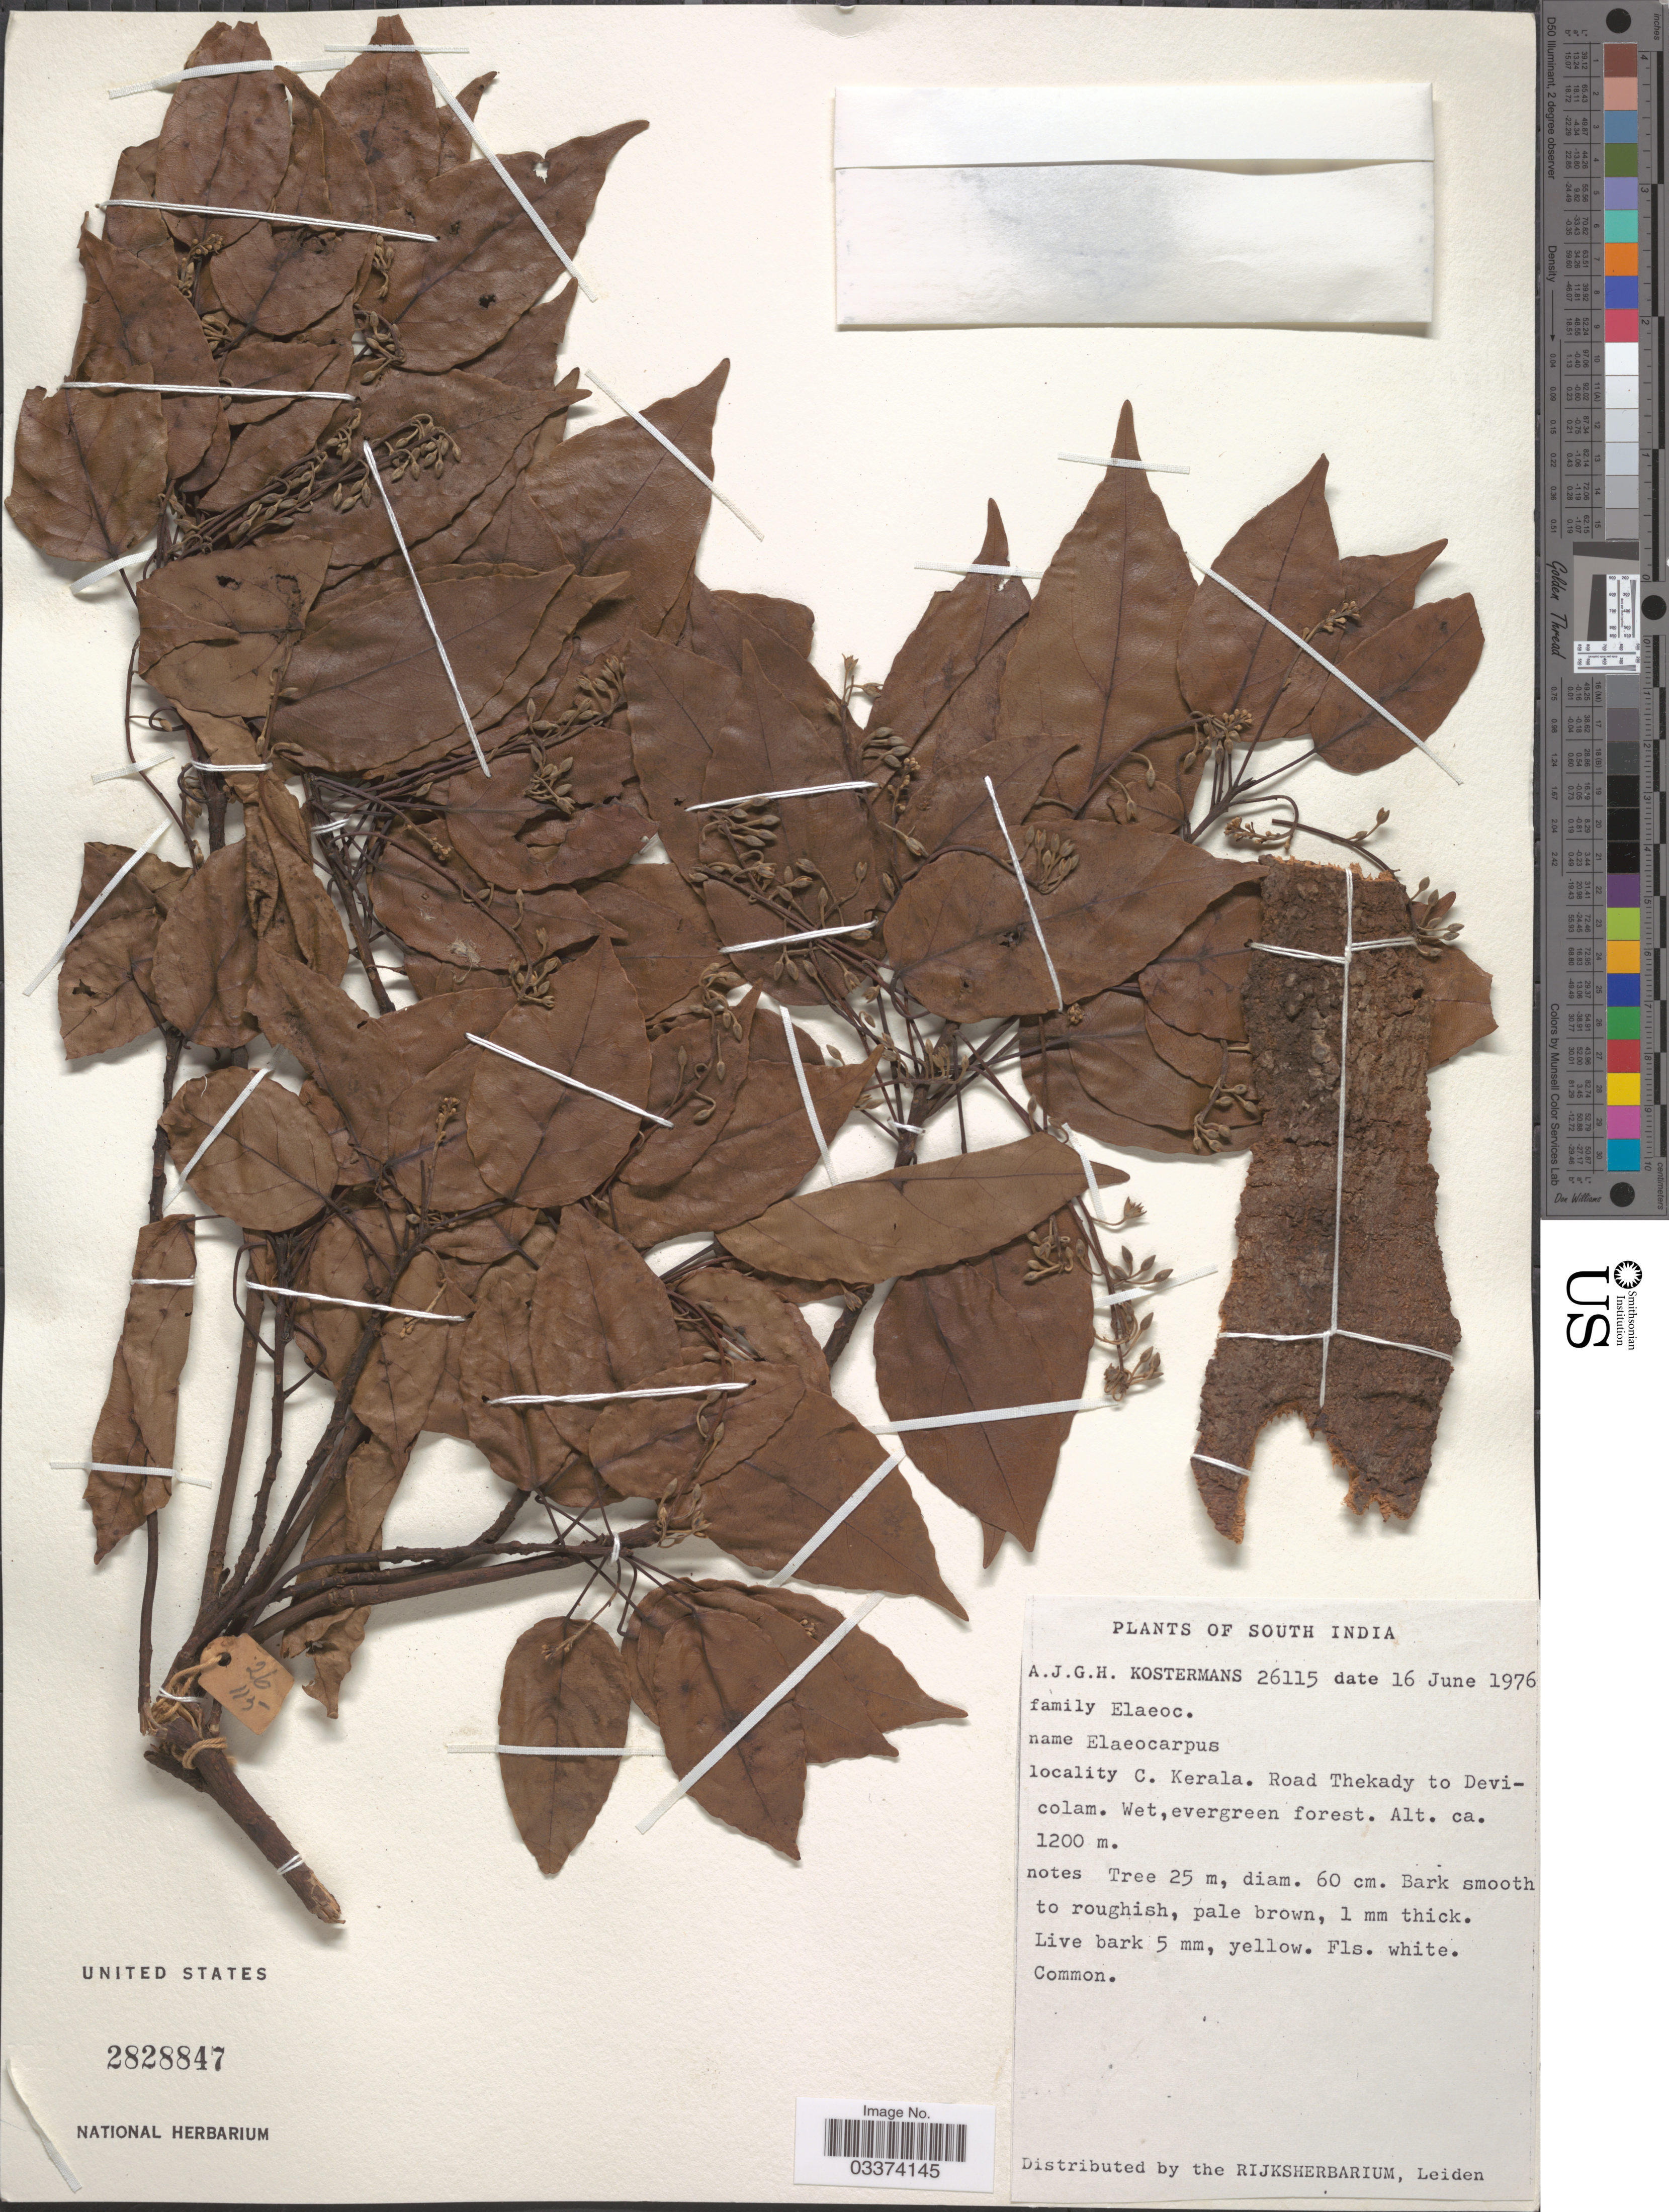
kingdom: Plantae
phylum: Tracheophyta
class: Magnoliopsida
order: Oxalidales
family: Elaeocarpaceae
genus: Elaeocarpus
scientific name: Elaeocarpus sp.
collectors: A. J. G. Kostermans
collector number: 26115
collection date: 1976-06-16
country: India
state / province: Kerala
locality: South India. C. Kerala. Road Thekady to Devicolam.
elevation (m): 1200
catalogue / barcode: US 2828847